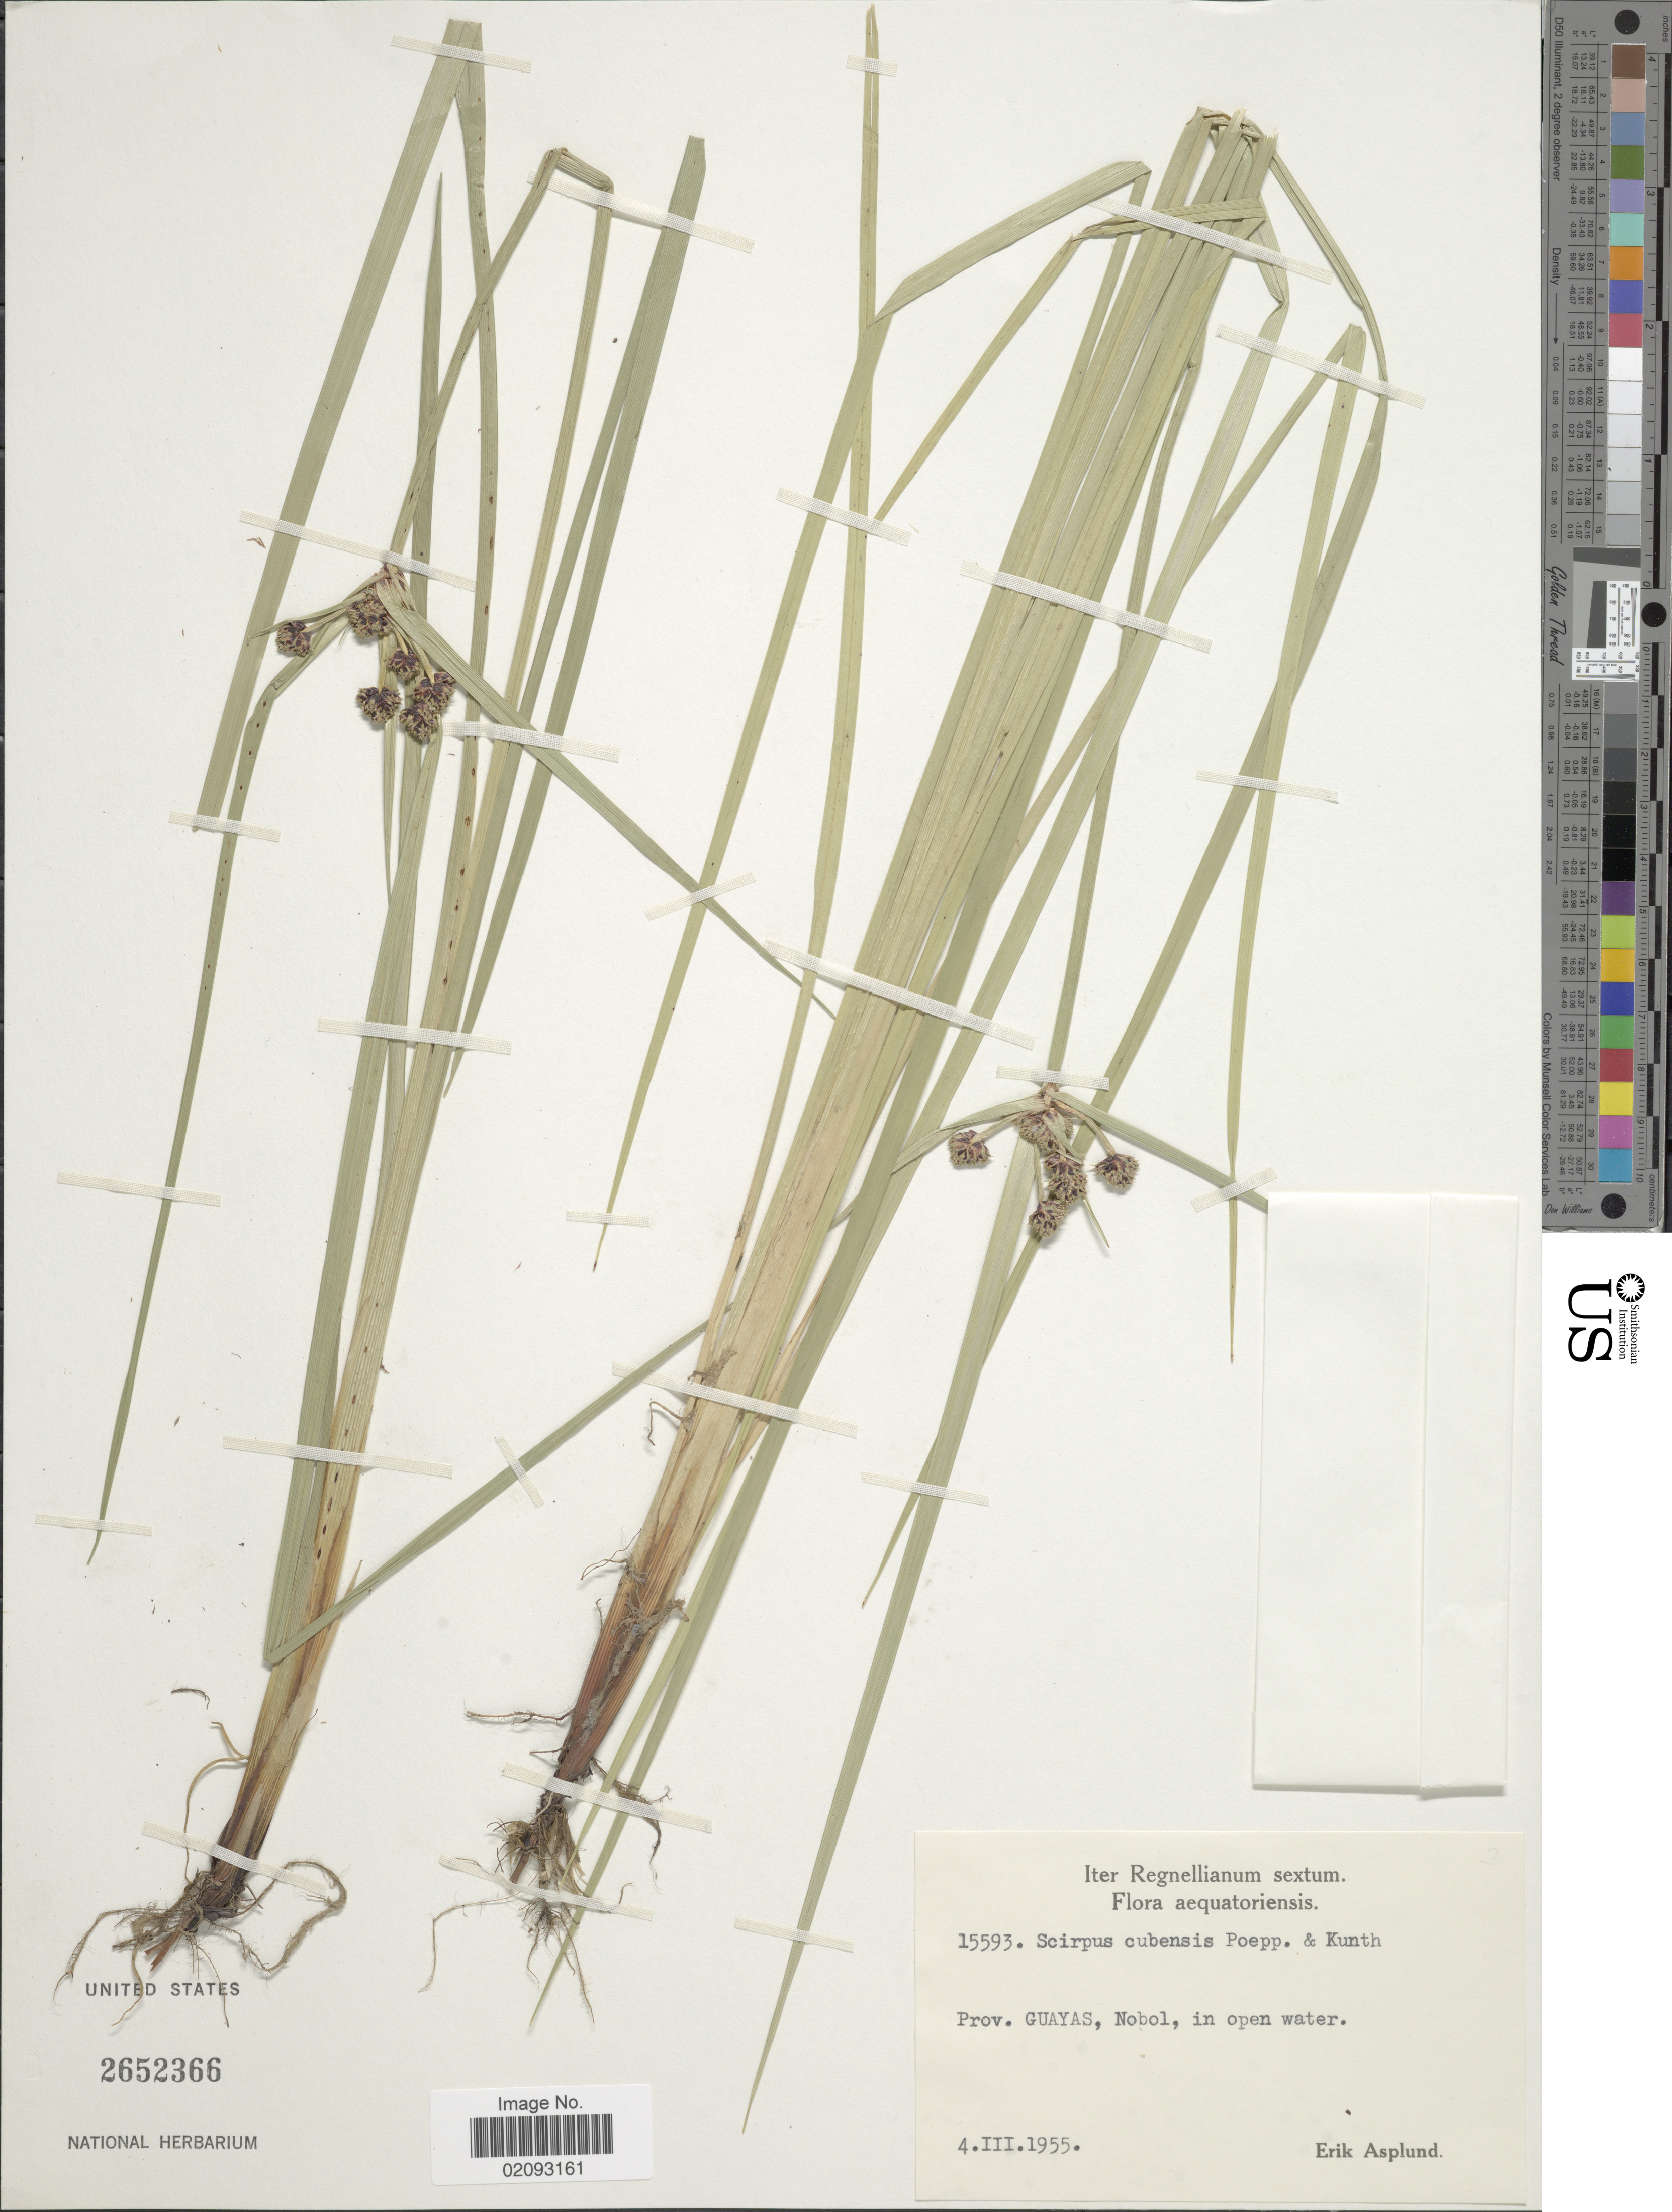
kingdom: Plantae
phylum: Tracheophyta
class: Liliopsida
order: Poales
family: Cyperaceae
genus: Cyperus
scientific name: Cyperus blepharoleptos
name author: Steud.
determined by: Strong, M. T., (US), Smithsonian Institution - National Museum of Natural History (UNITED STATES)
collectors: E. Asplund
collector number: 15593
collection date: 1955-03-04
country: Ecuador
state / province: Guayas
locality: Nobol, in open water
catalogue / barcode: US 2652366